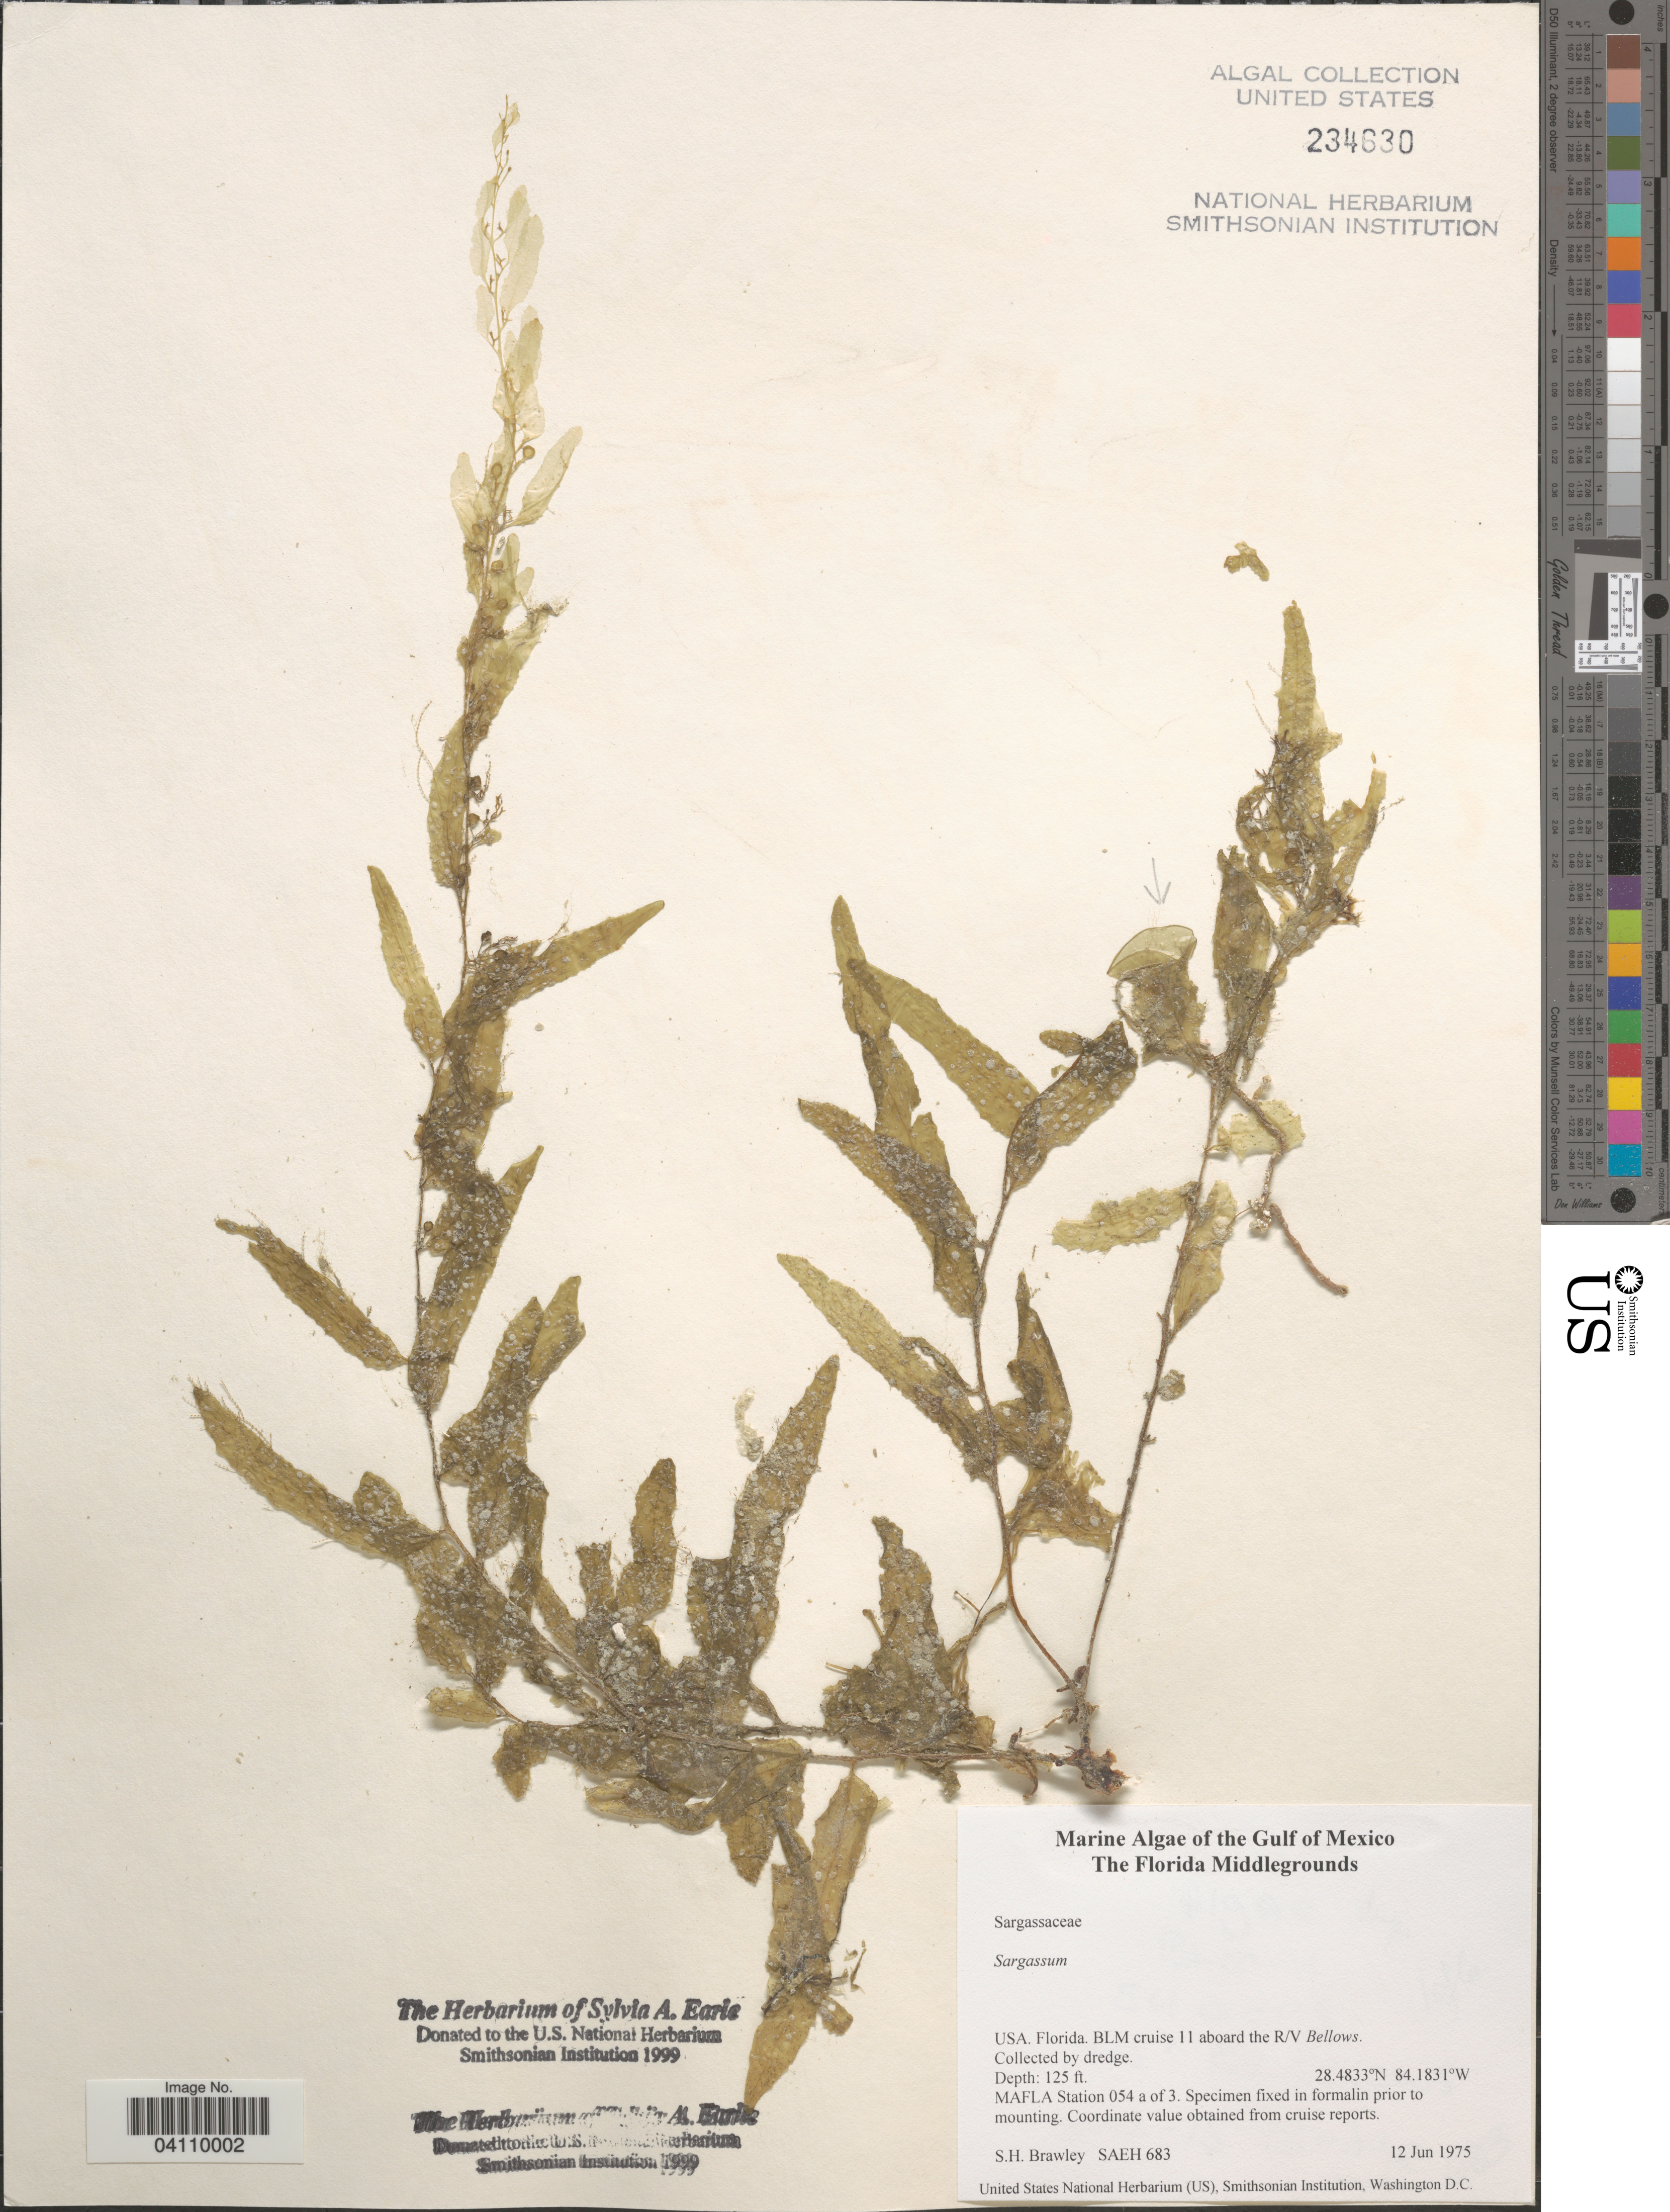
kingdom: Chromista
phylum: Ochrophyta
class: Phaeophyceae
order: Fucales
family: Sargassaceae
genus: Sargassum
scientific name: Sargassum sp.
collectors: S. Brawley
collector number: SAEH 683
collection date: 1975-06-12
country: United States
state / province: Florida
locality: The Gulf of Mexico. The Florida Middlegrounds. BLM cruise 11 aboard the R/V Bellows. MAFLA Station 054 a of 3.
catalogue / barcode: US 234630